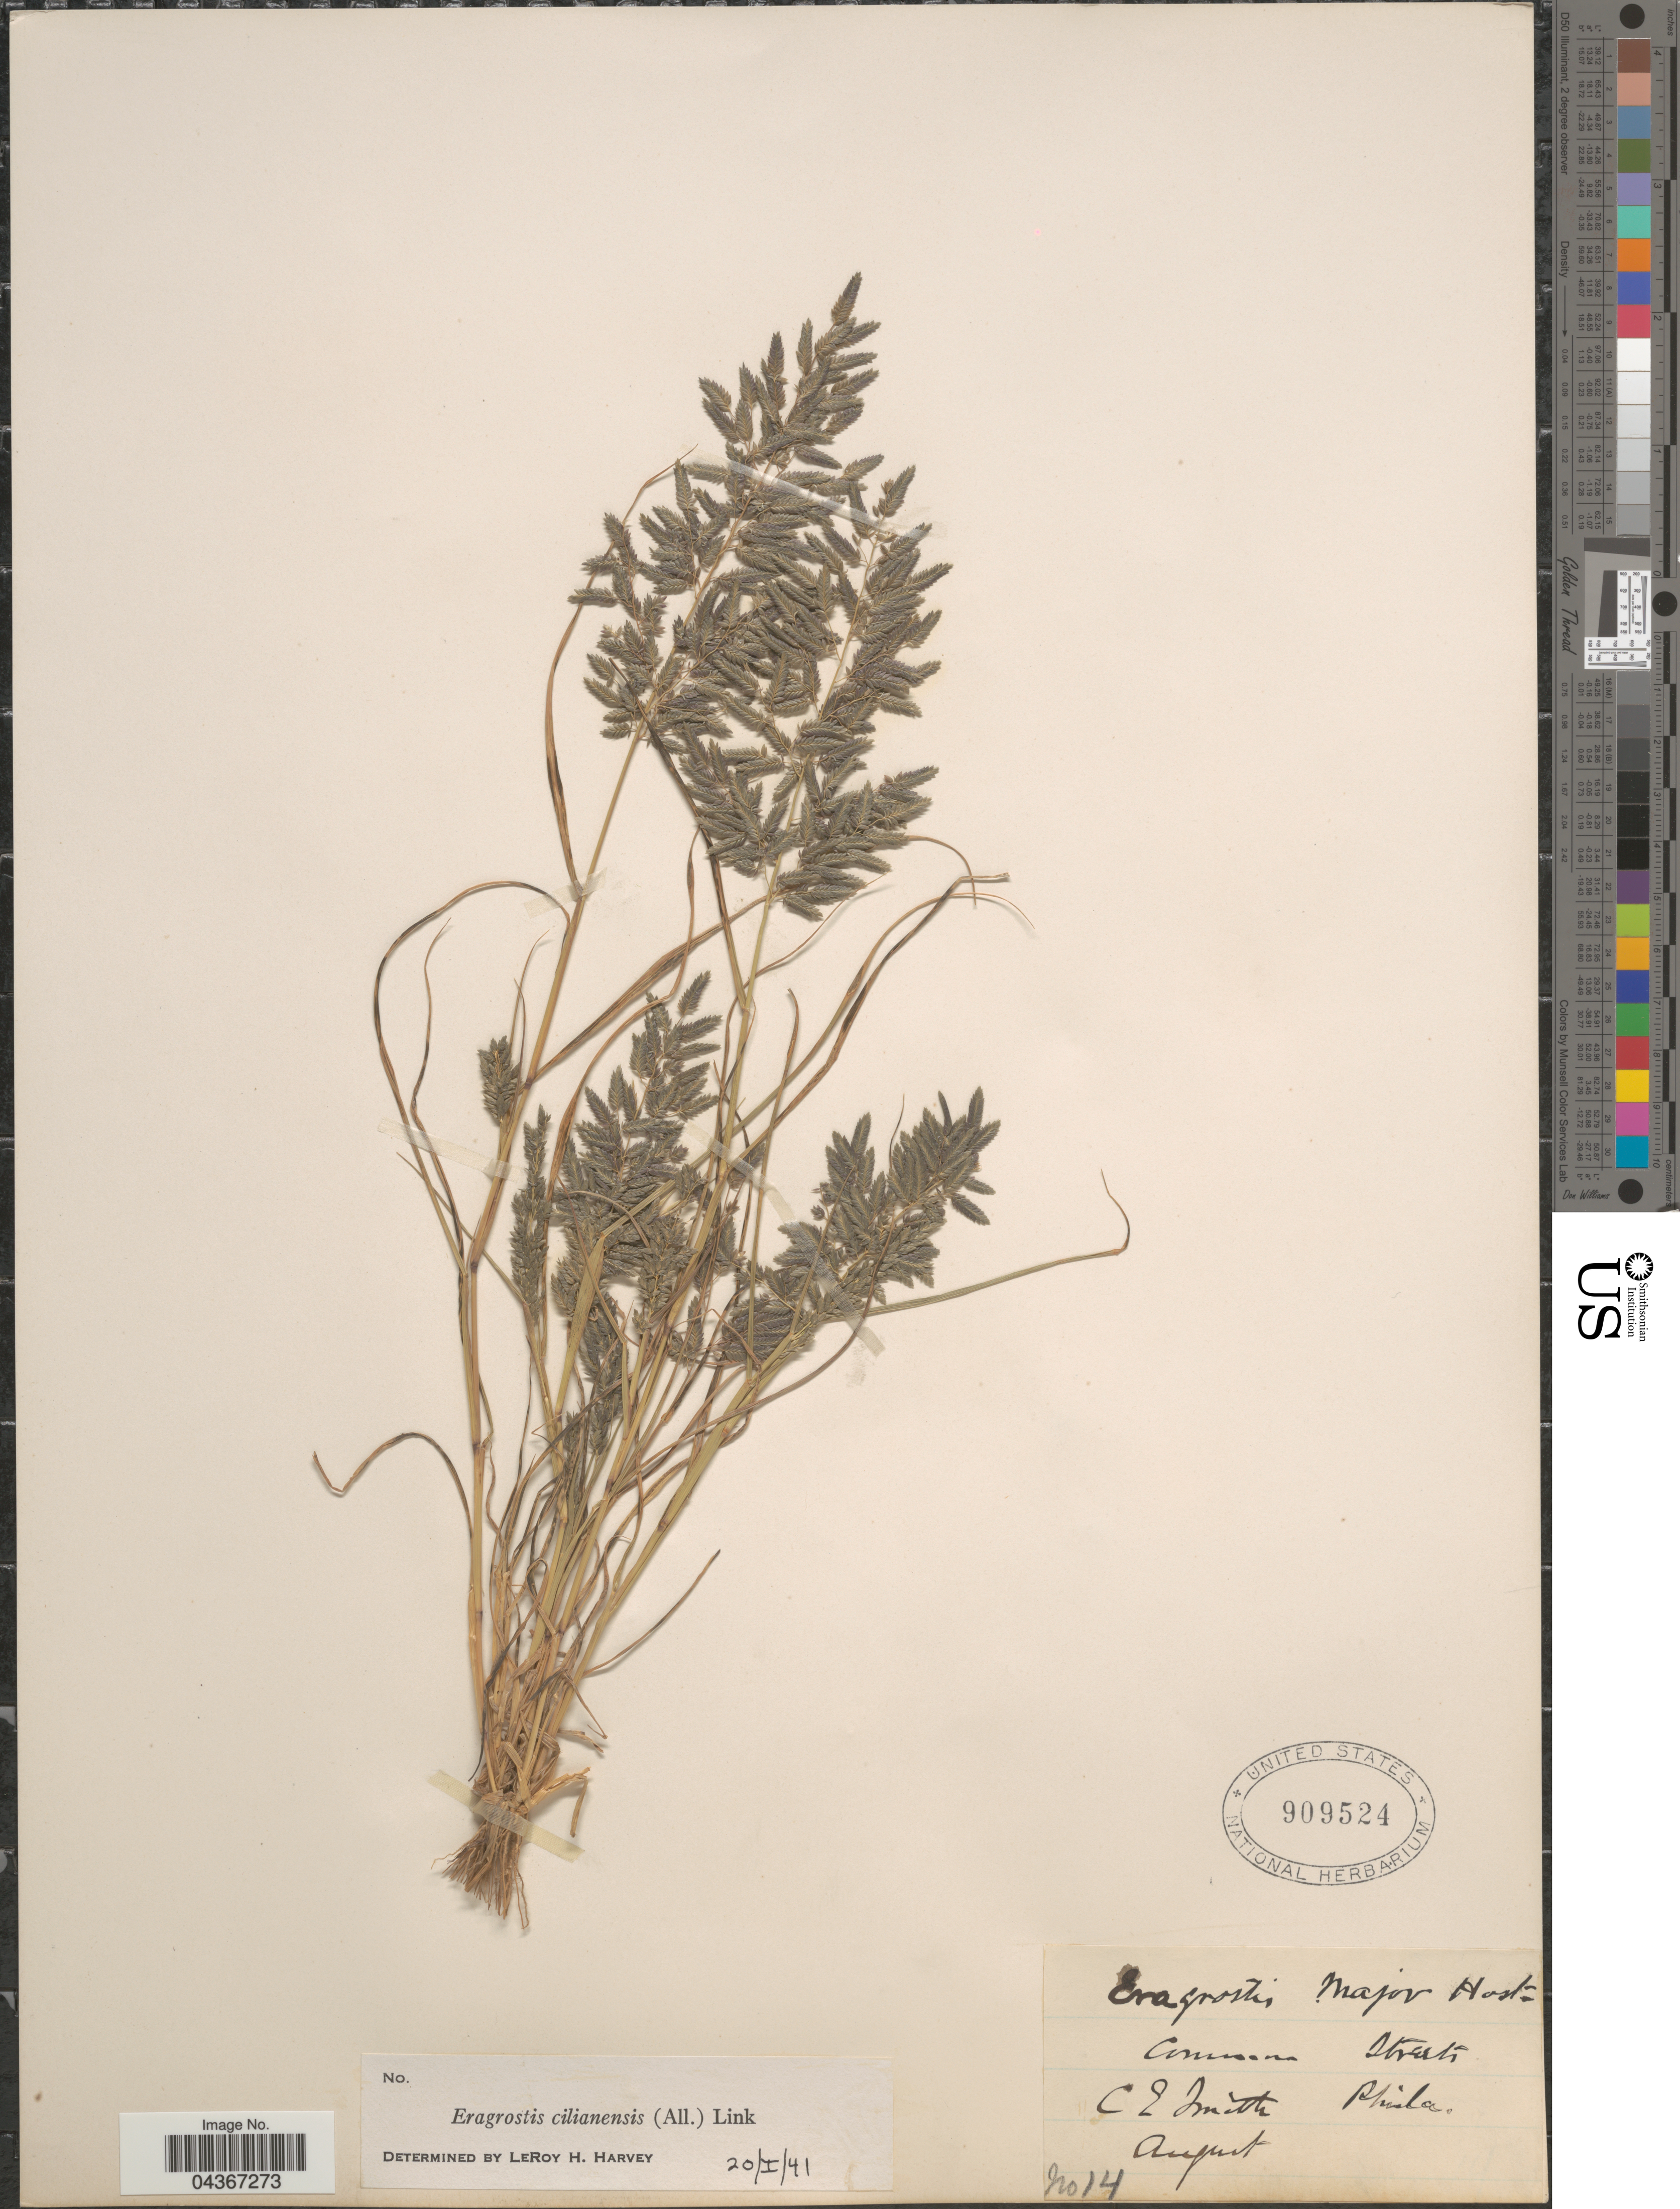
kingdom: Plantae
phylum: Tracheophyta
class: Liliopsida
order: Poales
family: Poaceae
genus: Eragrostis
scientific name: Eragrostis cilianensis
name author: (Bellardi) Vignolo ex Janch.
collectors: C. E. Smith Jr.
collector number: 14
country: United States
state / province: Pennsylvania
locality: Common Streets. Phila.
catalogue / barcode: US 909524